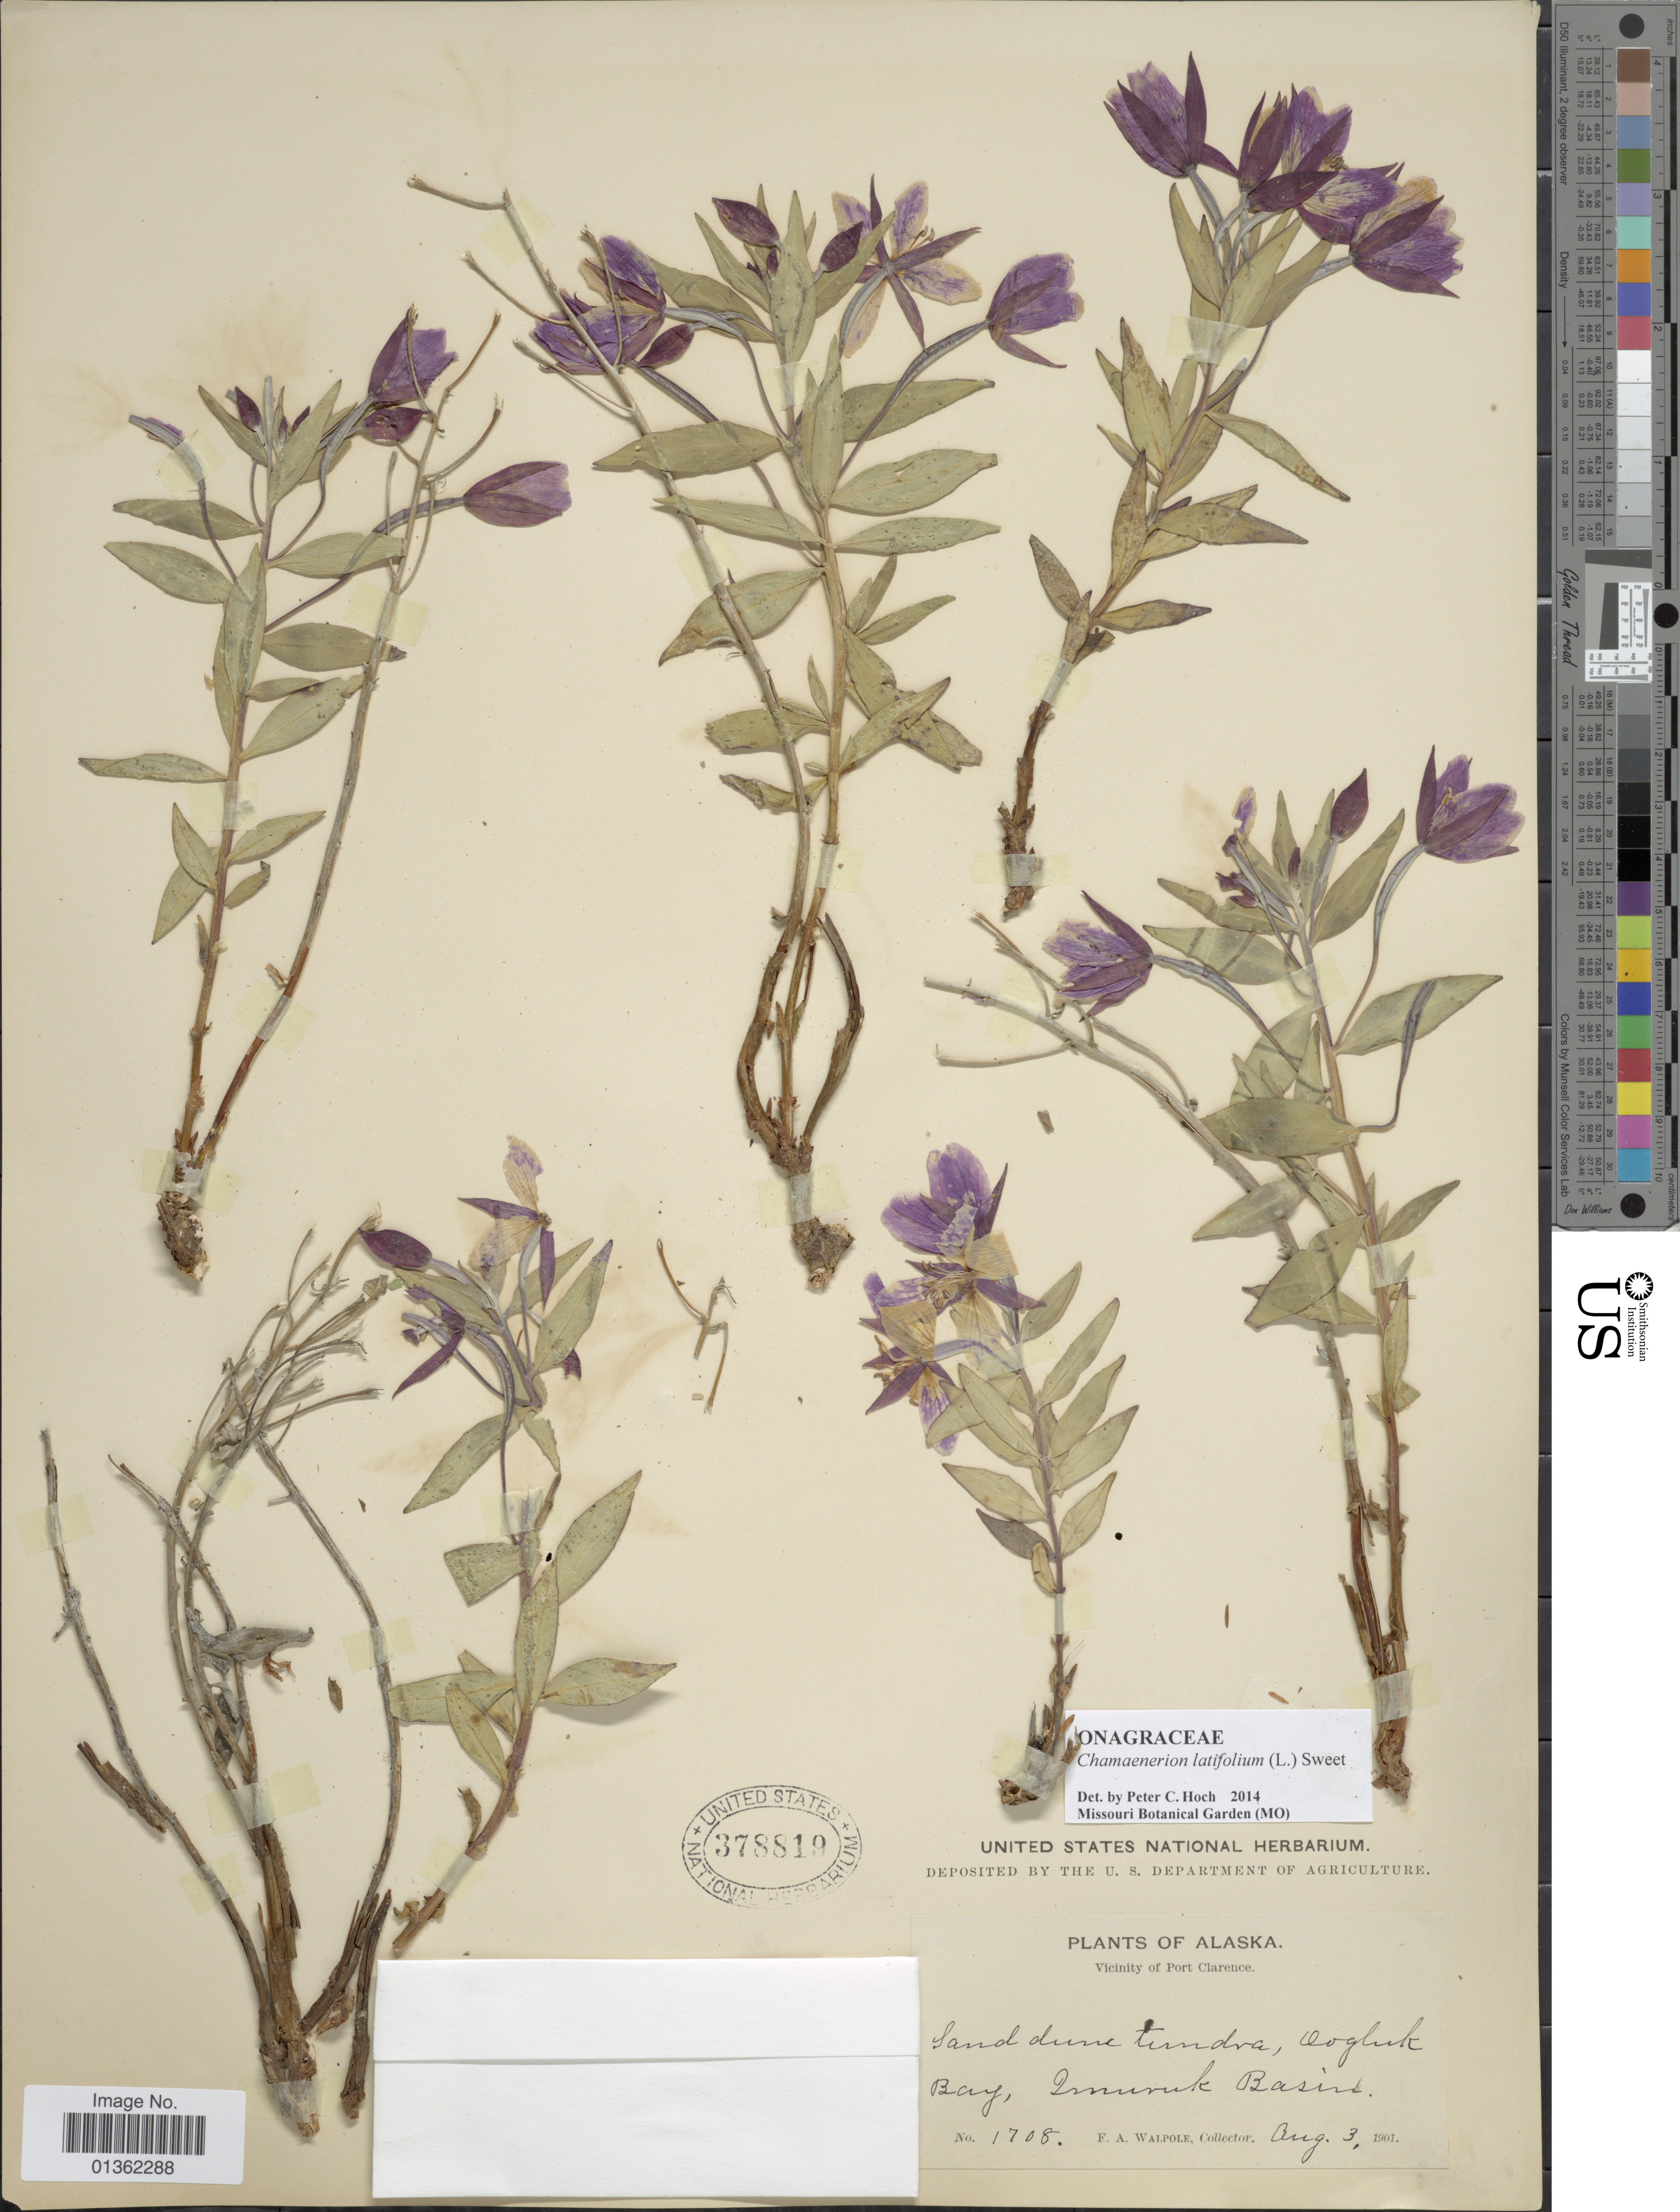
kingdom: Plantae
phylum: Tracheophyta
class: Magnoliopsida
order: Myrtales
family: Onagraceae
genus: Chamaenerion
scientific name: Chamaenerion latifolium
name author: (L.) Th. Fr. & Lange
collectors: F. Walpole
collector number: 1708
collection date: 1901-08-03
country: United States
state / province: Alaska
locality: Vicinity of Port Clarence. Sand dune tundra, Oogluk Bay, Imuruk Basins.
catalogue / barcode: US 378819